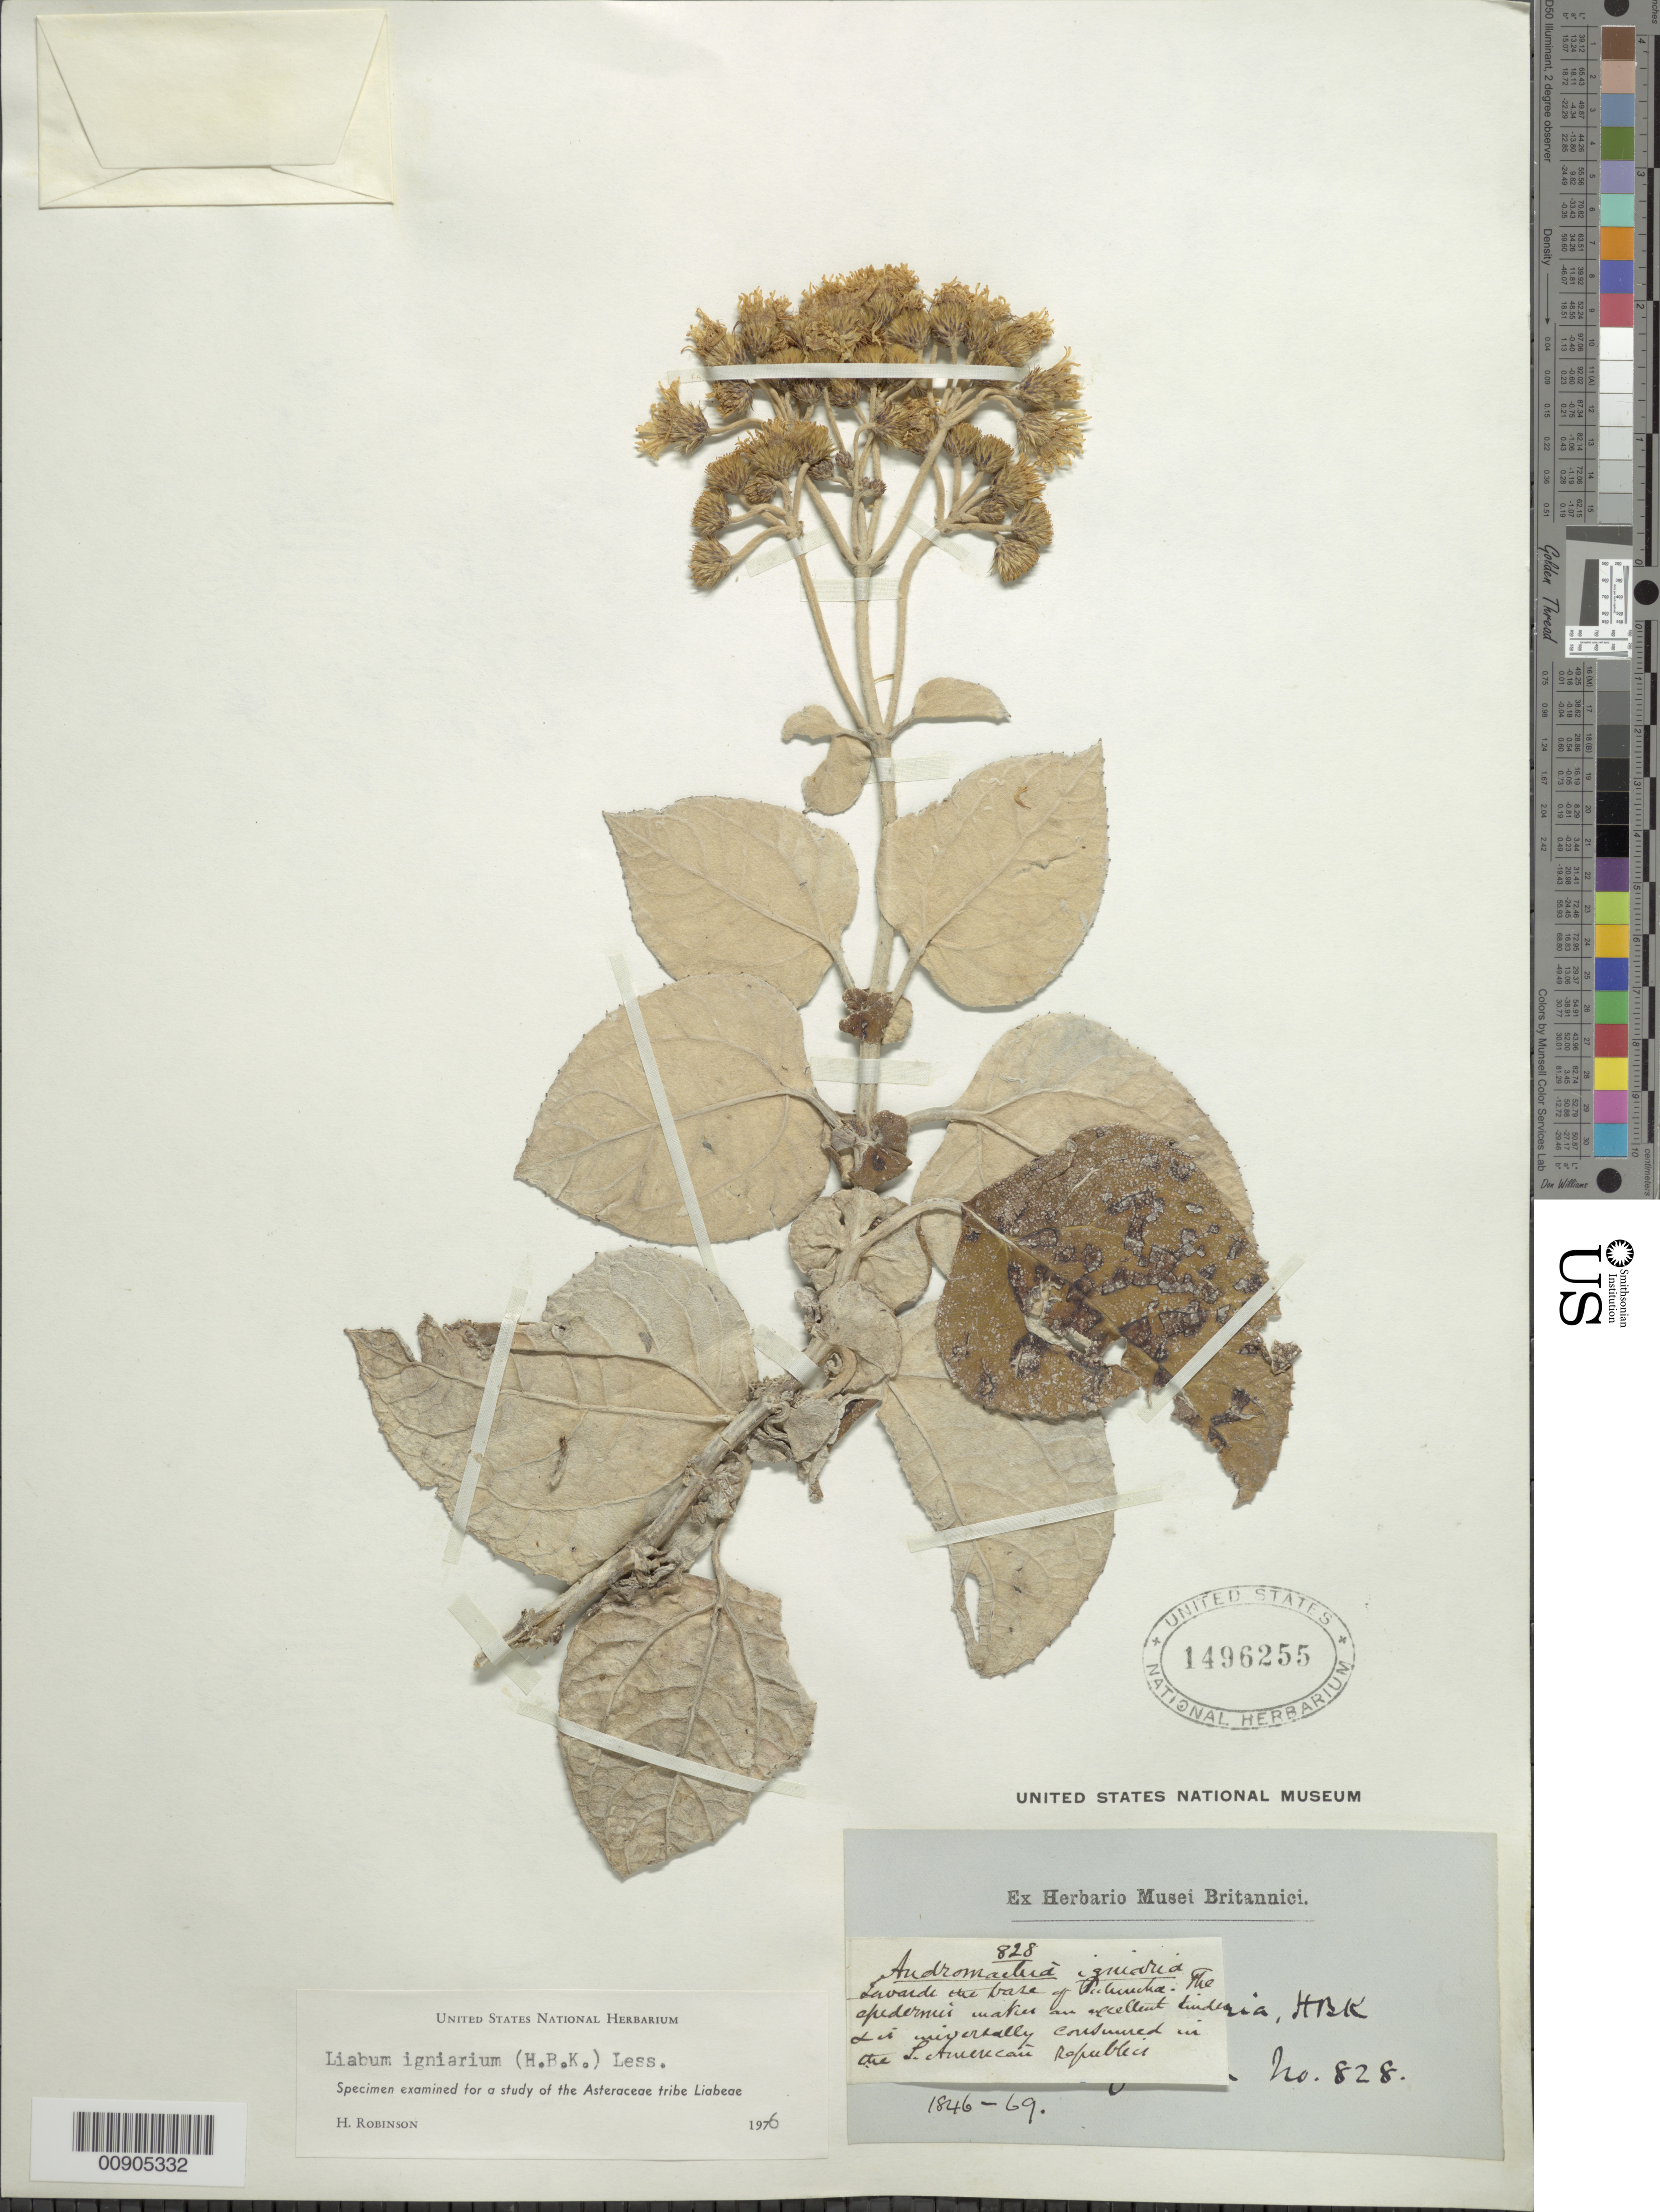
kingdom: Plantae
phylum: Tracheophyta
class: Magnoliopsida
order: Asterales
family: Asteraceae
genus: Liabum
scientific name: Liabum igniarium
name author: Less.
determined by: Robinson, Harold E., (US)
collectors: W. Jameson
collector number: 828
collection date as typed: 1846 to 1869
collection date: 1846/1869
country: Ecuador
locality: Pichincha, towards the base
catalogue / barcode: US 1496255